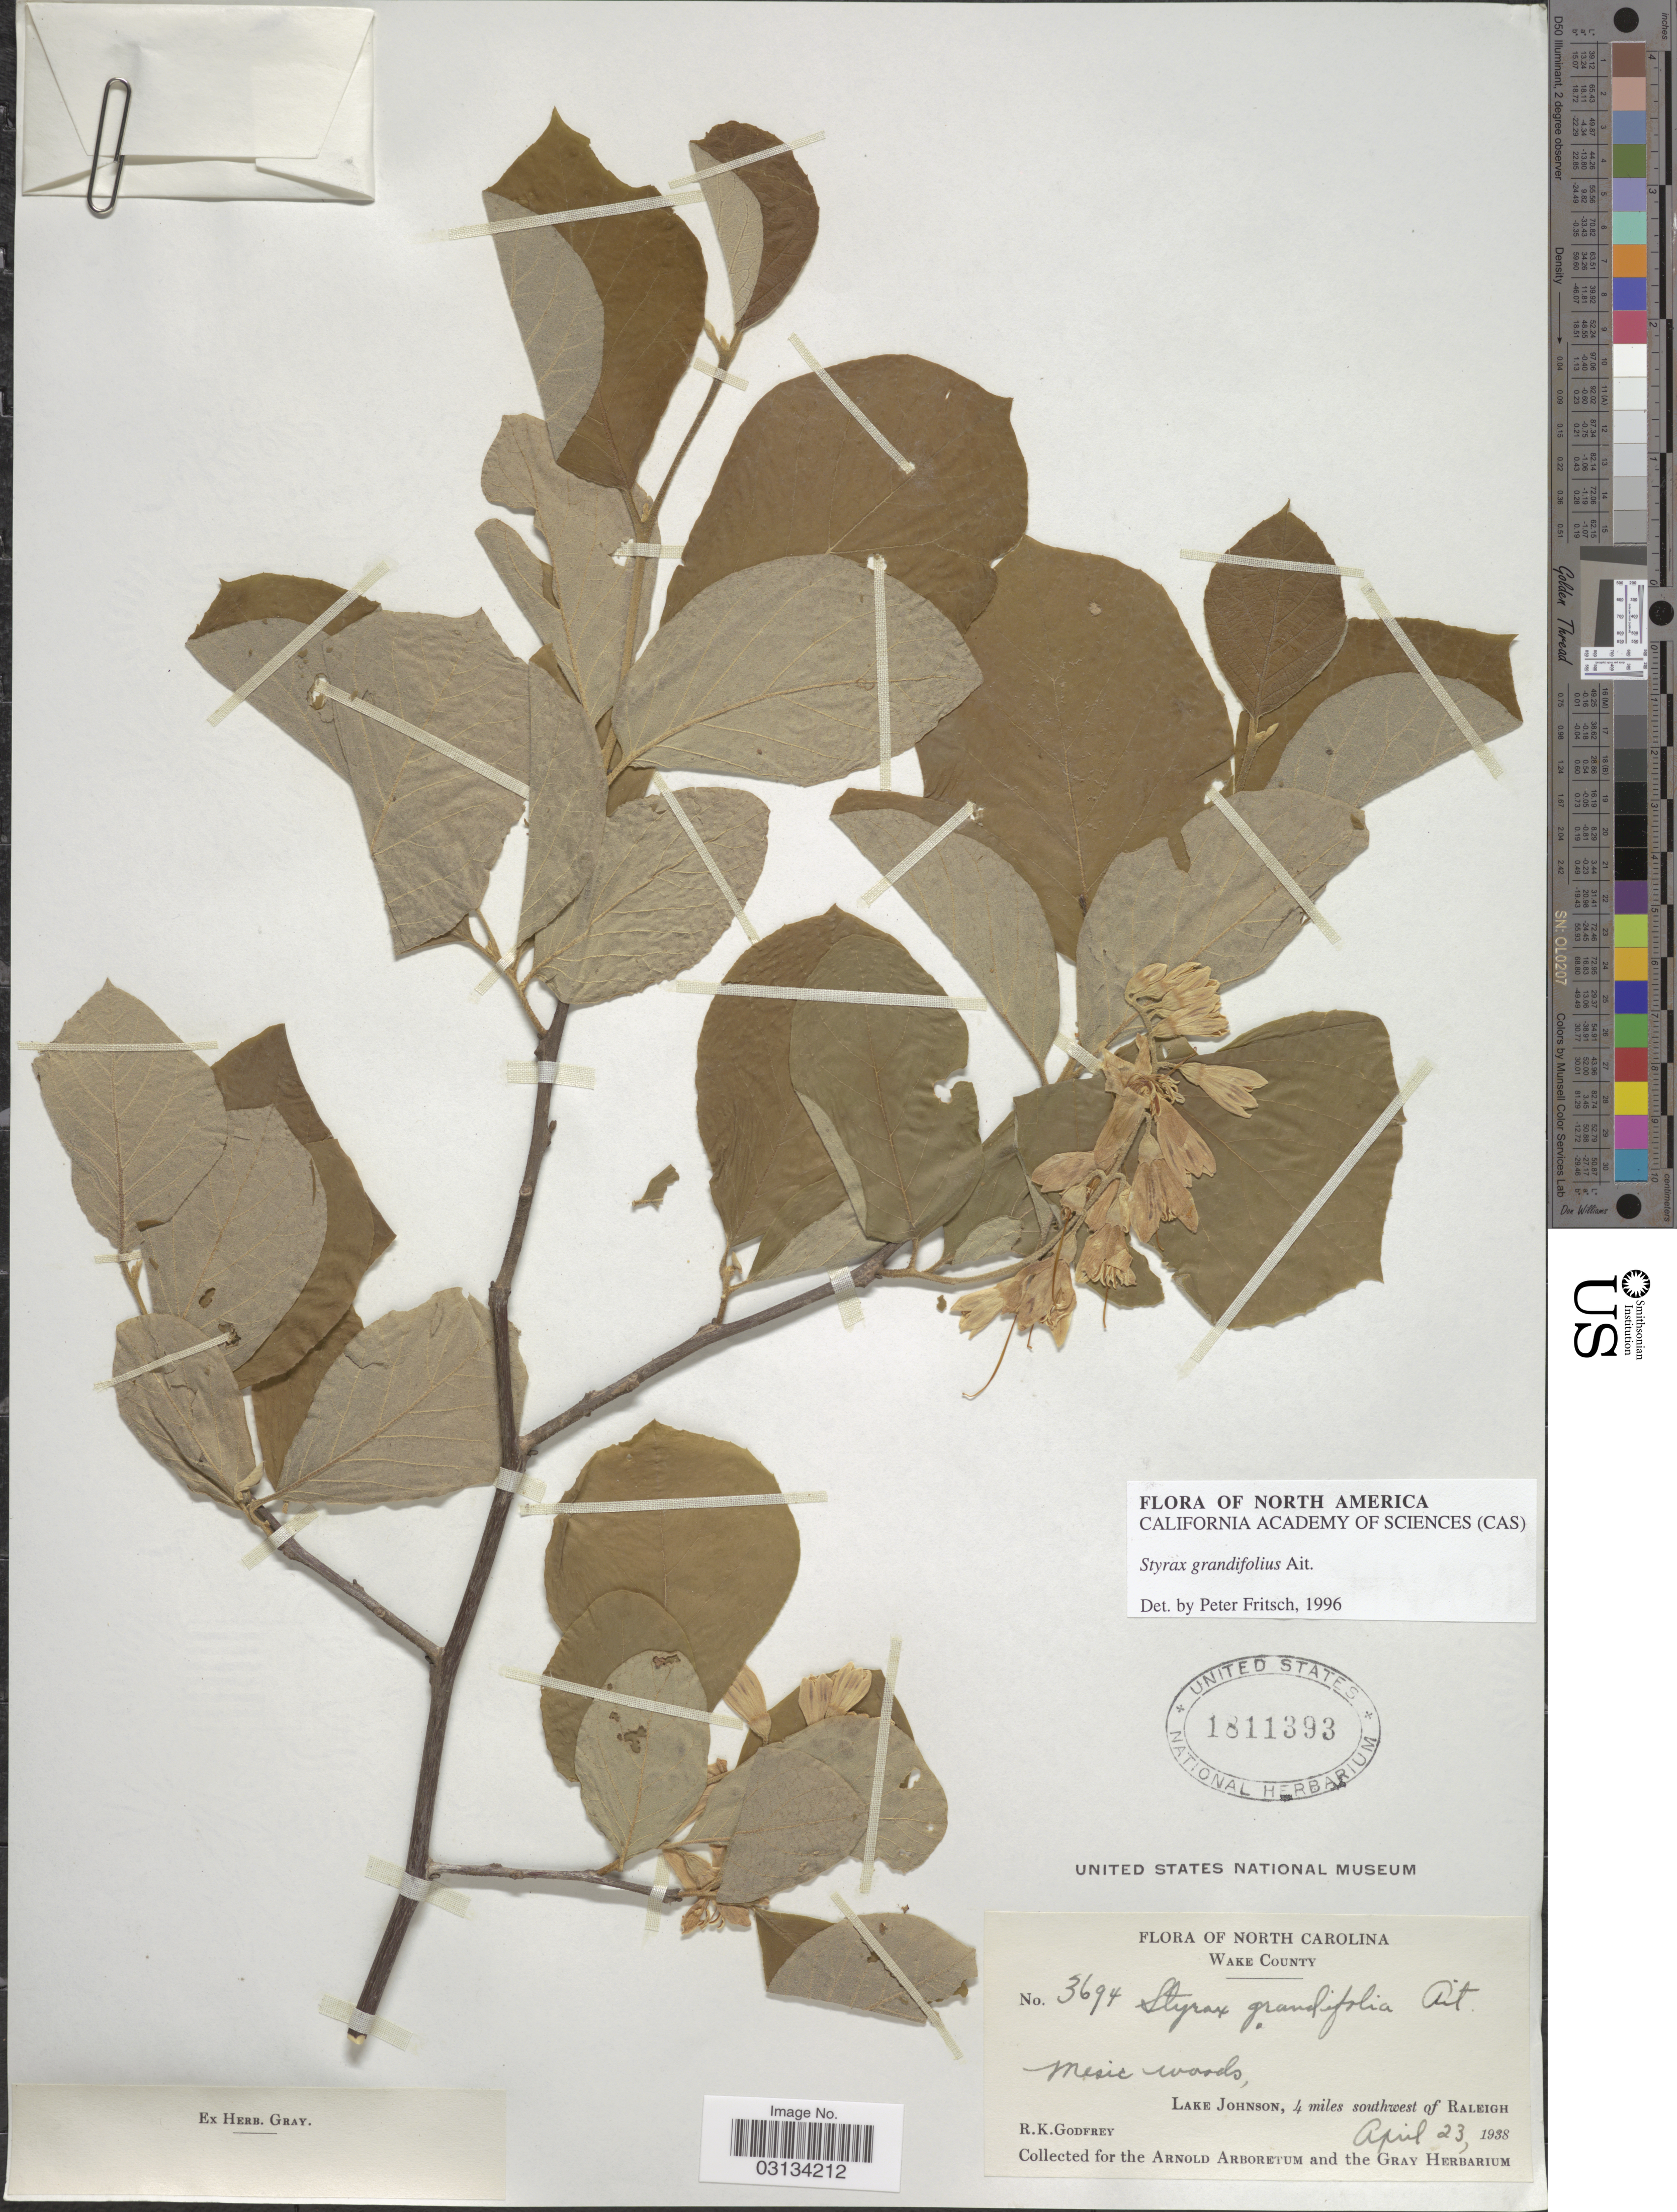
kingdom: Plantae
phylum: Tracheophyta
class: Magnoliopsida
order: Ericales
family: Styracaceae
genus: Styrax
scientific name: Styrax grandifolius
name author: Aiton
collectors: R. K. Godfrey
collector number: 3694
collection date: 1938-04-23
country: United States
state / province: North Carolina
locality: Wake County. Lake Johnson, 4 miles southwest of Raleigh.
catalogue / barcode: US 1811393